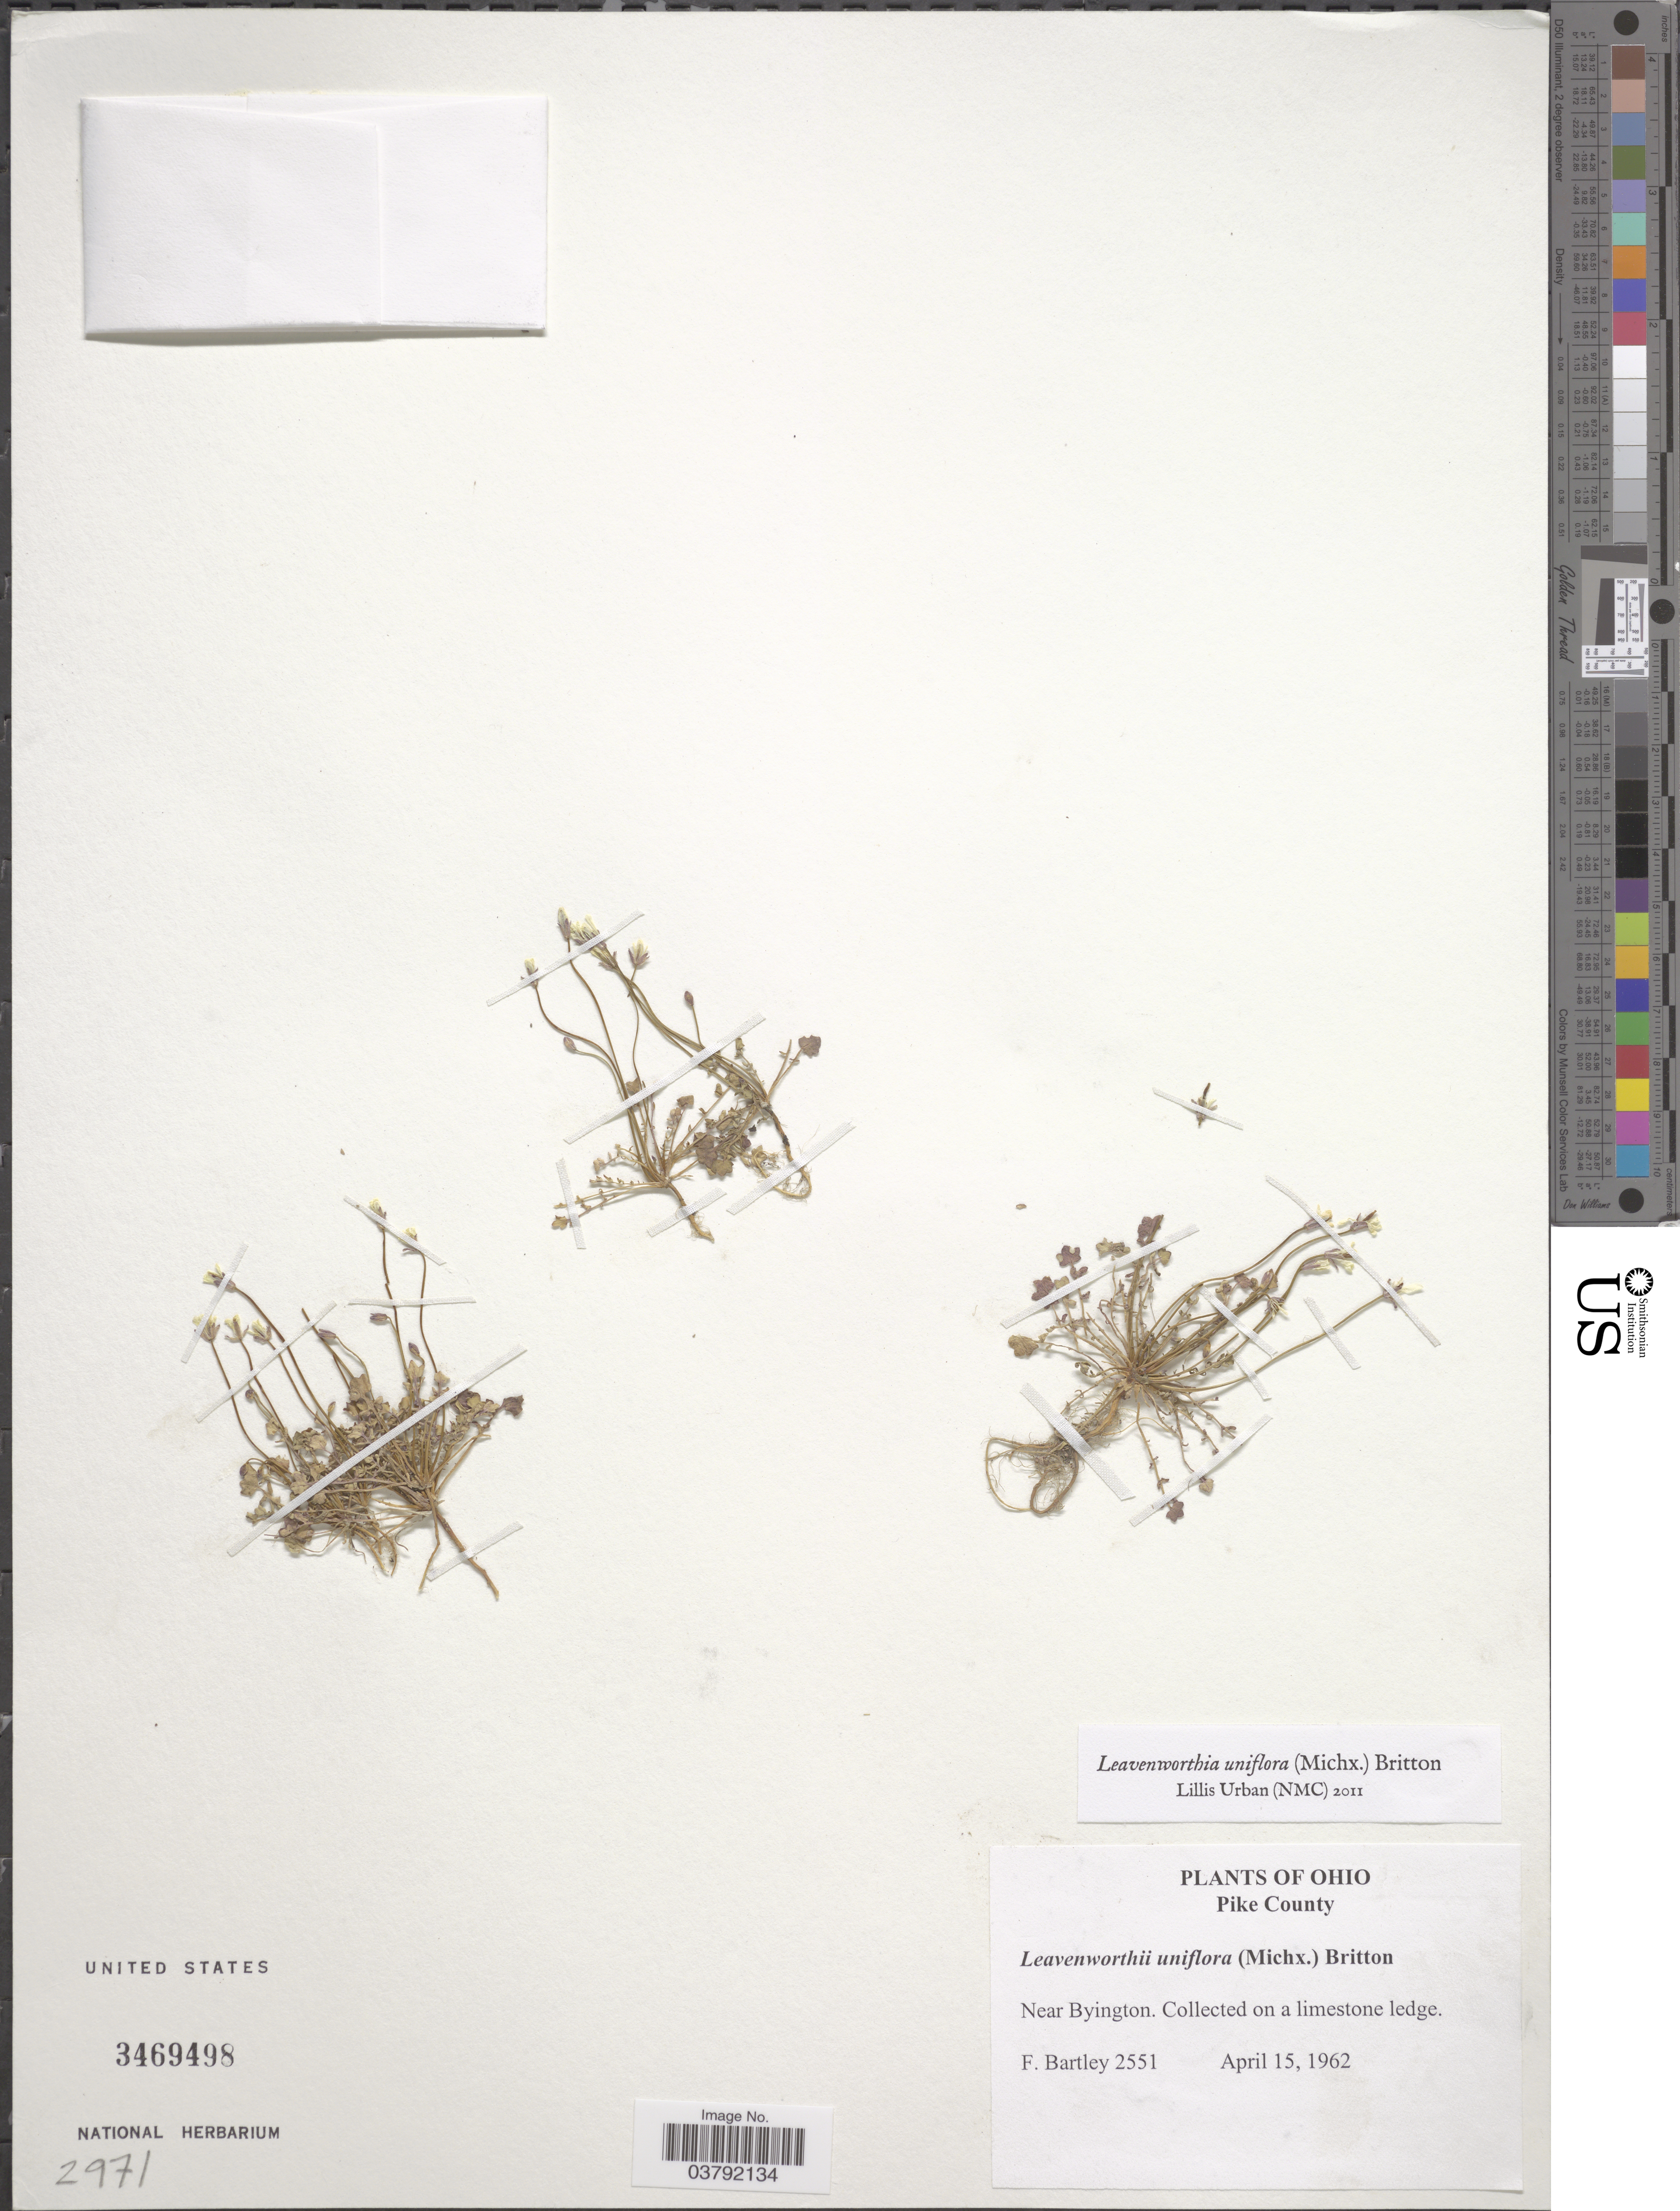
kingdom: Plantae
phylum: Tracheophyta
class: Magnoliopsida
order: Brassicales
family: Brassicaceae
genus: Leavenworthia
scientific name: Leavenworthia uniflora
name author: (Michx.) Britton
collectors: F. Bartley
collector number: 2551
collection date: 1962-04-15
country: United States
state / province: Ohio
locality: Pike County. Near Byington.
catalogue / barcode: US 3469498